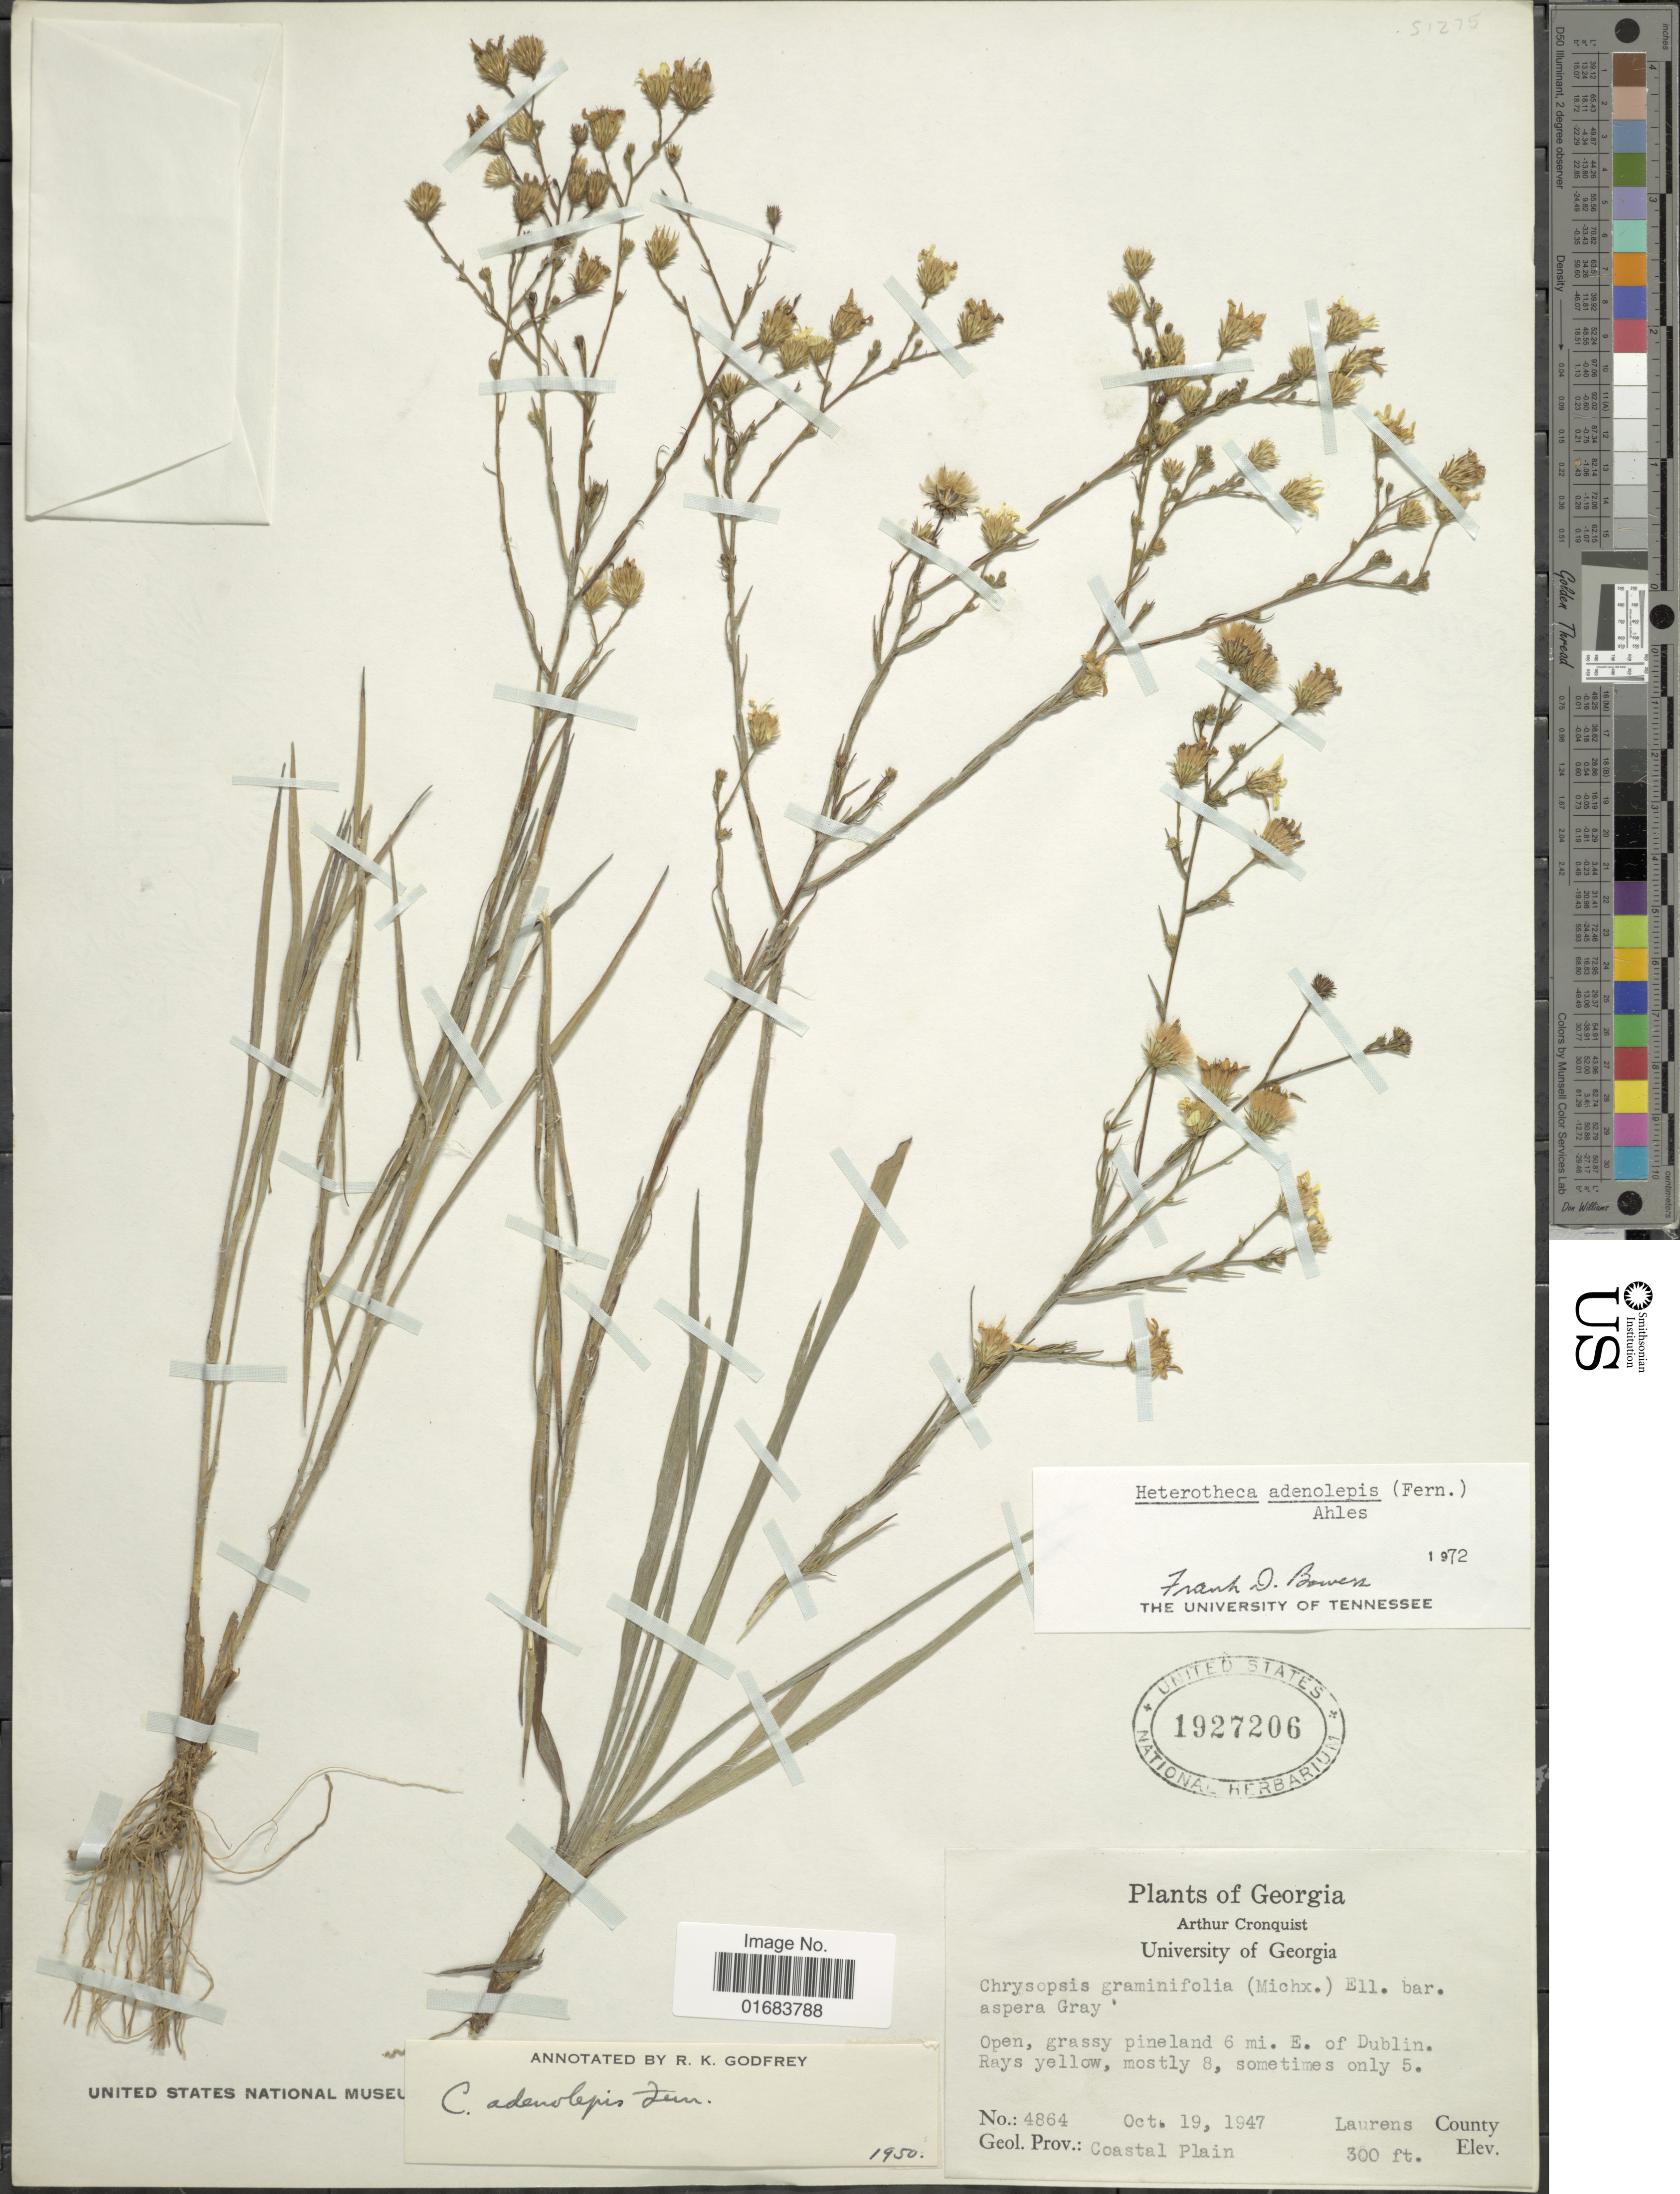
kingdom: Plantae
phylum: Tracheophyta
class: Magnoliopsida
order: Asterales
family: Asteraceae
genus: Pityopsis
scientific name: Pityopsis adenolepis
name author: (Fernald) Semple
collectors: A. J. Cronquist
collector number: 4864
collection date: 1947-10-19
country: United States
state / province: Georgia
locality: Laurens County, Geol. Prov.: Coastal Plain, 6 mi. E. of Dublin.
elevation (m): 91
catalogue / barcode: US 1927206